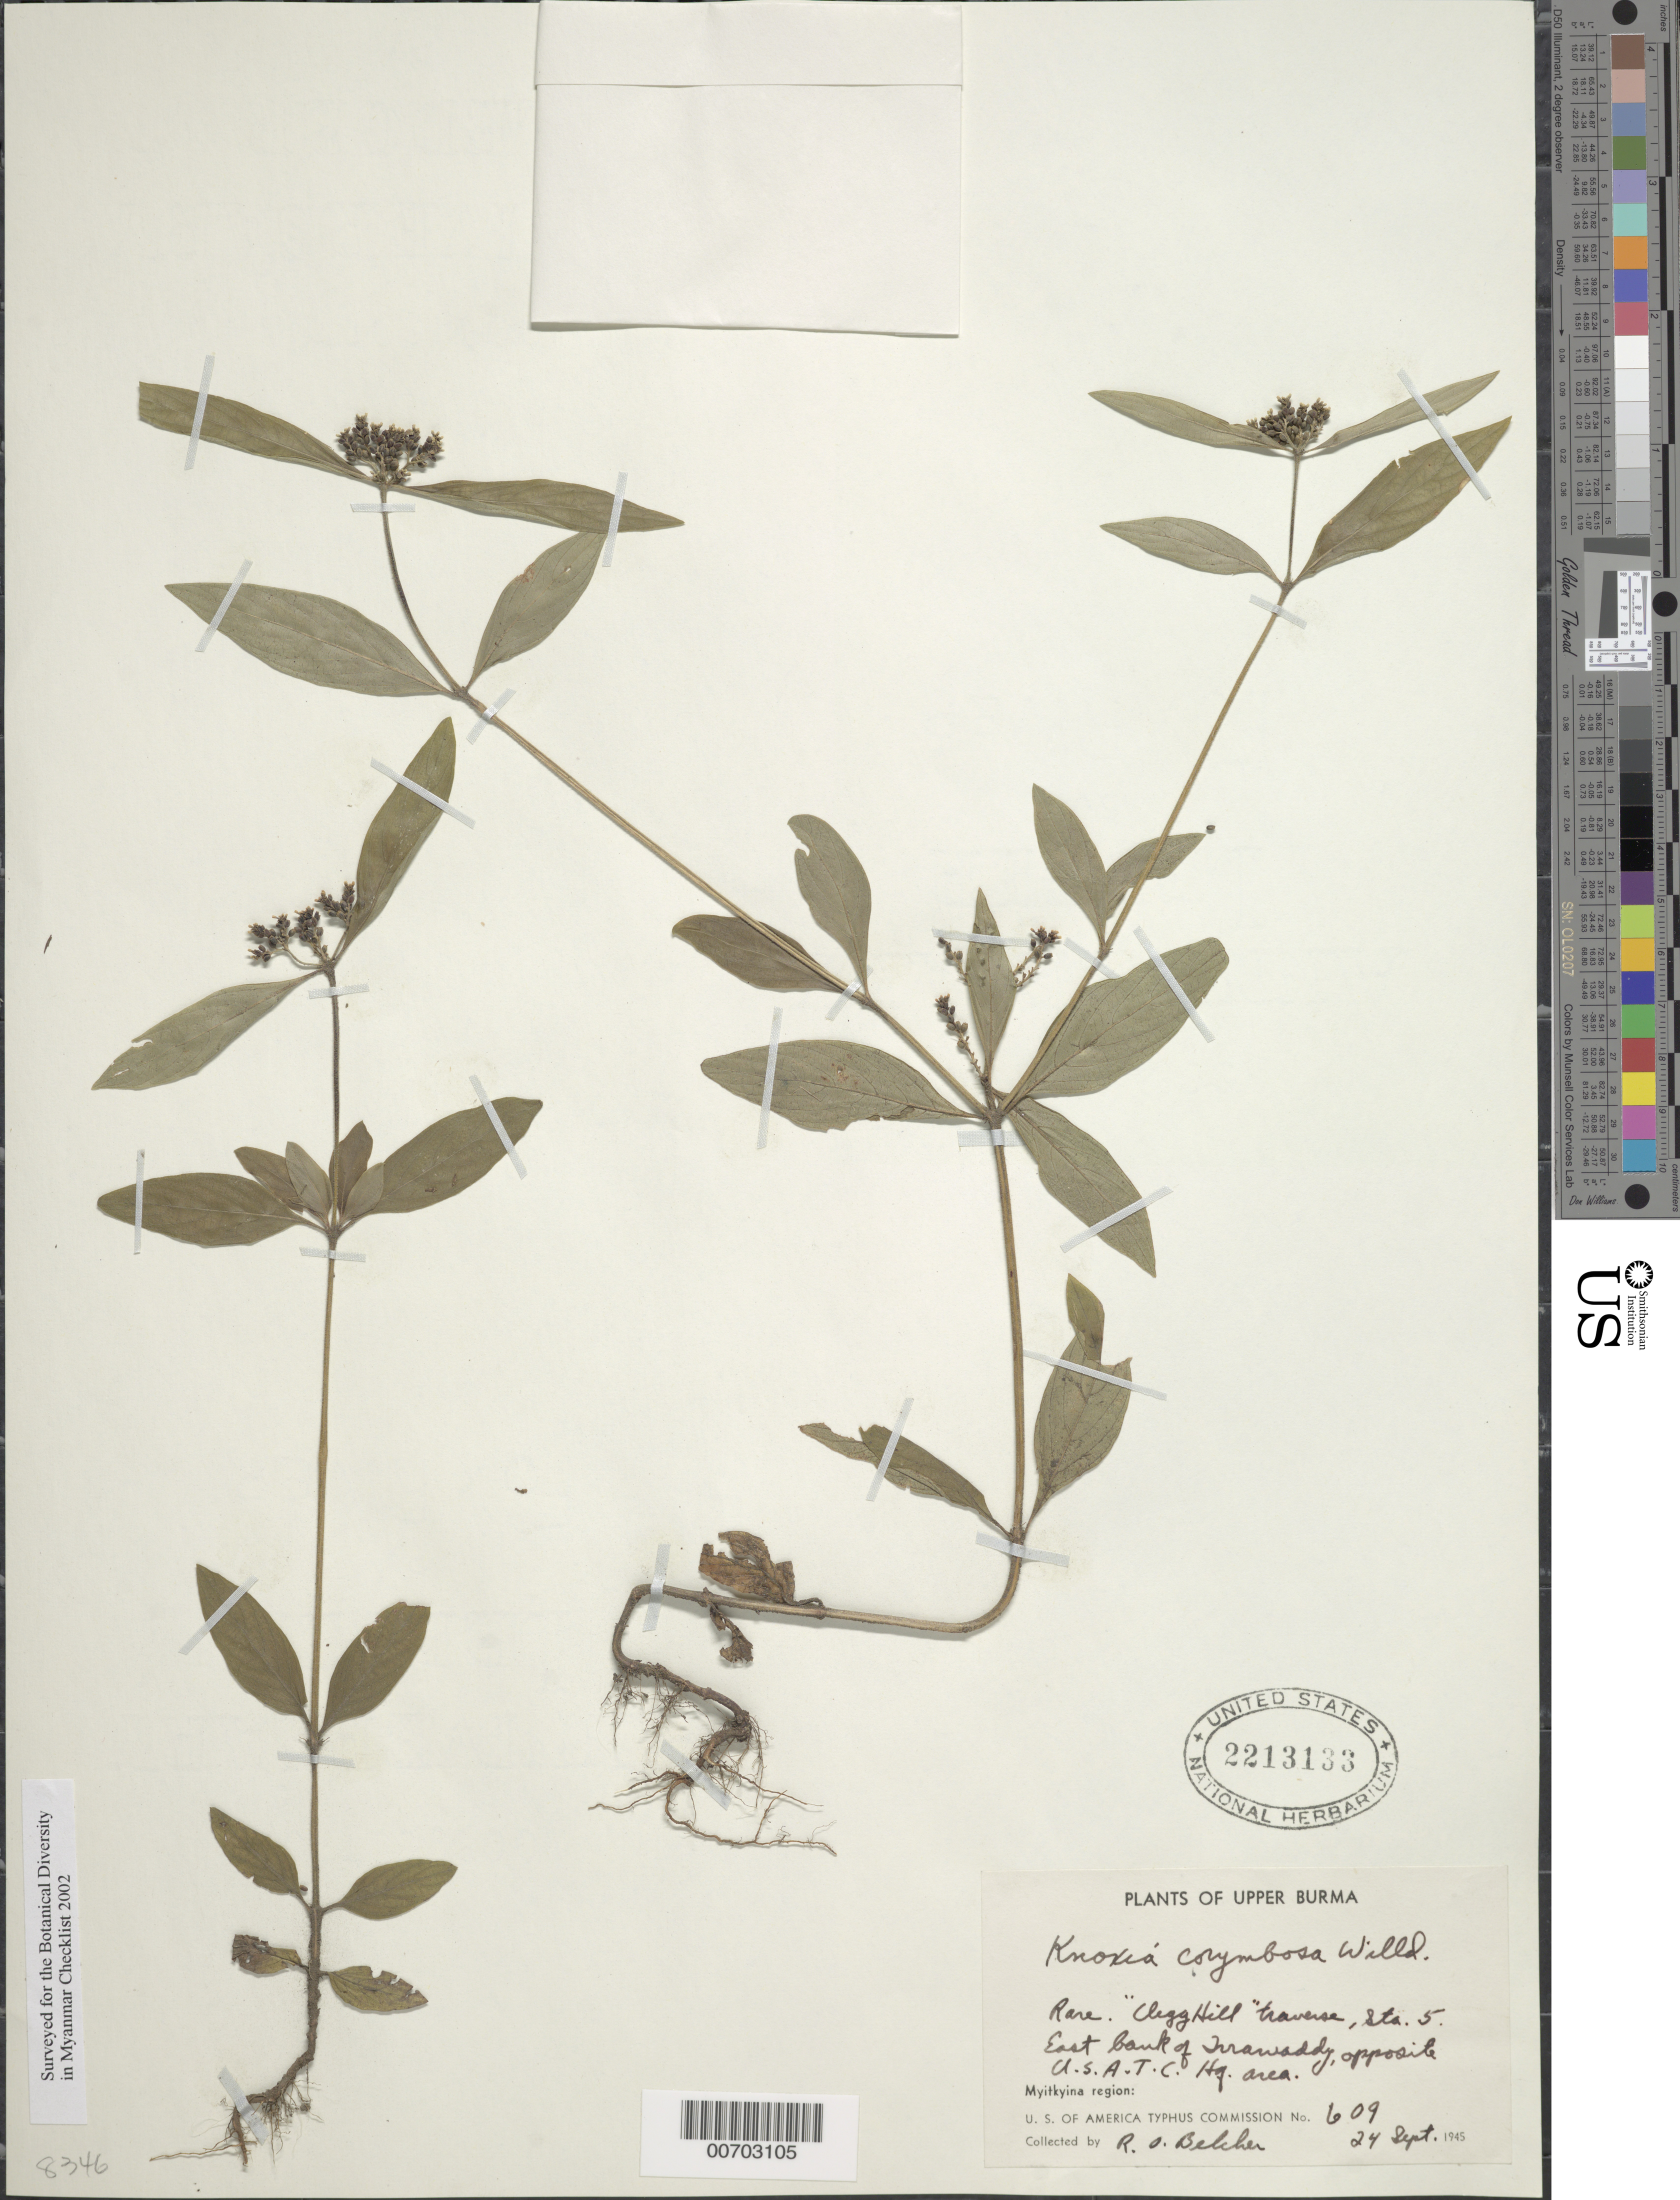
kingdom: Plantae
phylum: Tracheophyta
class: Magnoliopsida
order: Gentianales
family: Rubiaceae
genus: Knoxia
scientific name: Knoxia corymbosa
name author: Willd.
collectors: R. Belcher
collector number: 609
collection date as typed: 24 Sep 1945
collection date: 1945-09-24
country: Myanmar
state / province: Kachin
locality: Myitkyina, Clegg Hill, Irrawaddy R., opp. U.S.A.T.C. Hq.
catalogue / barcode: US 2213133